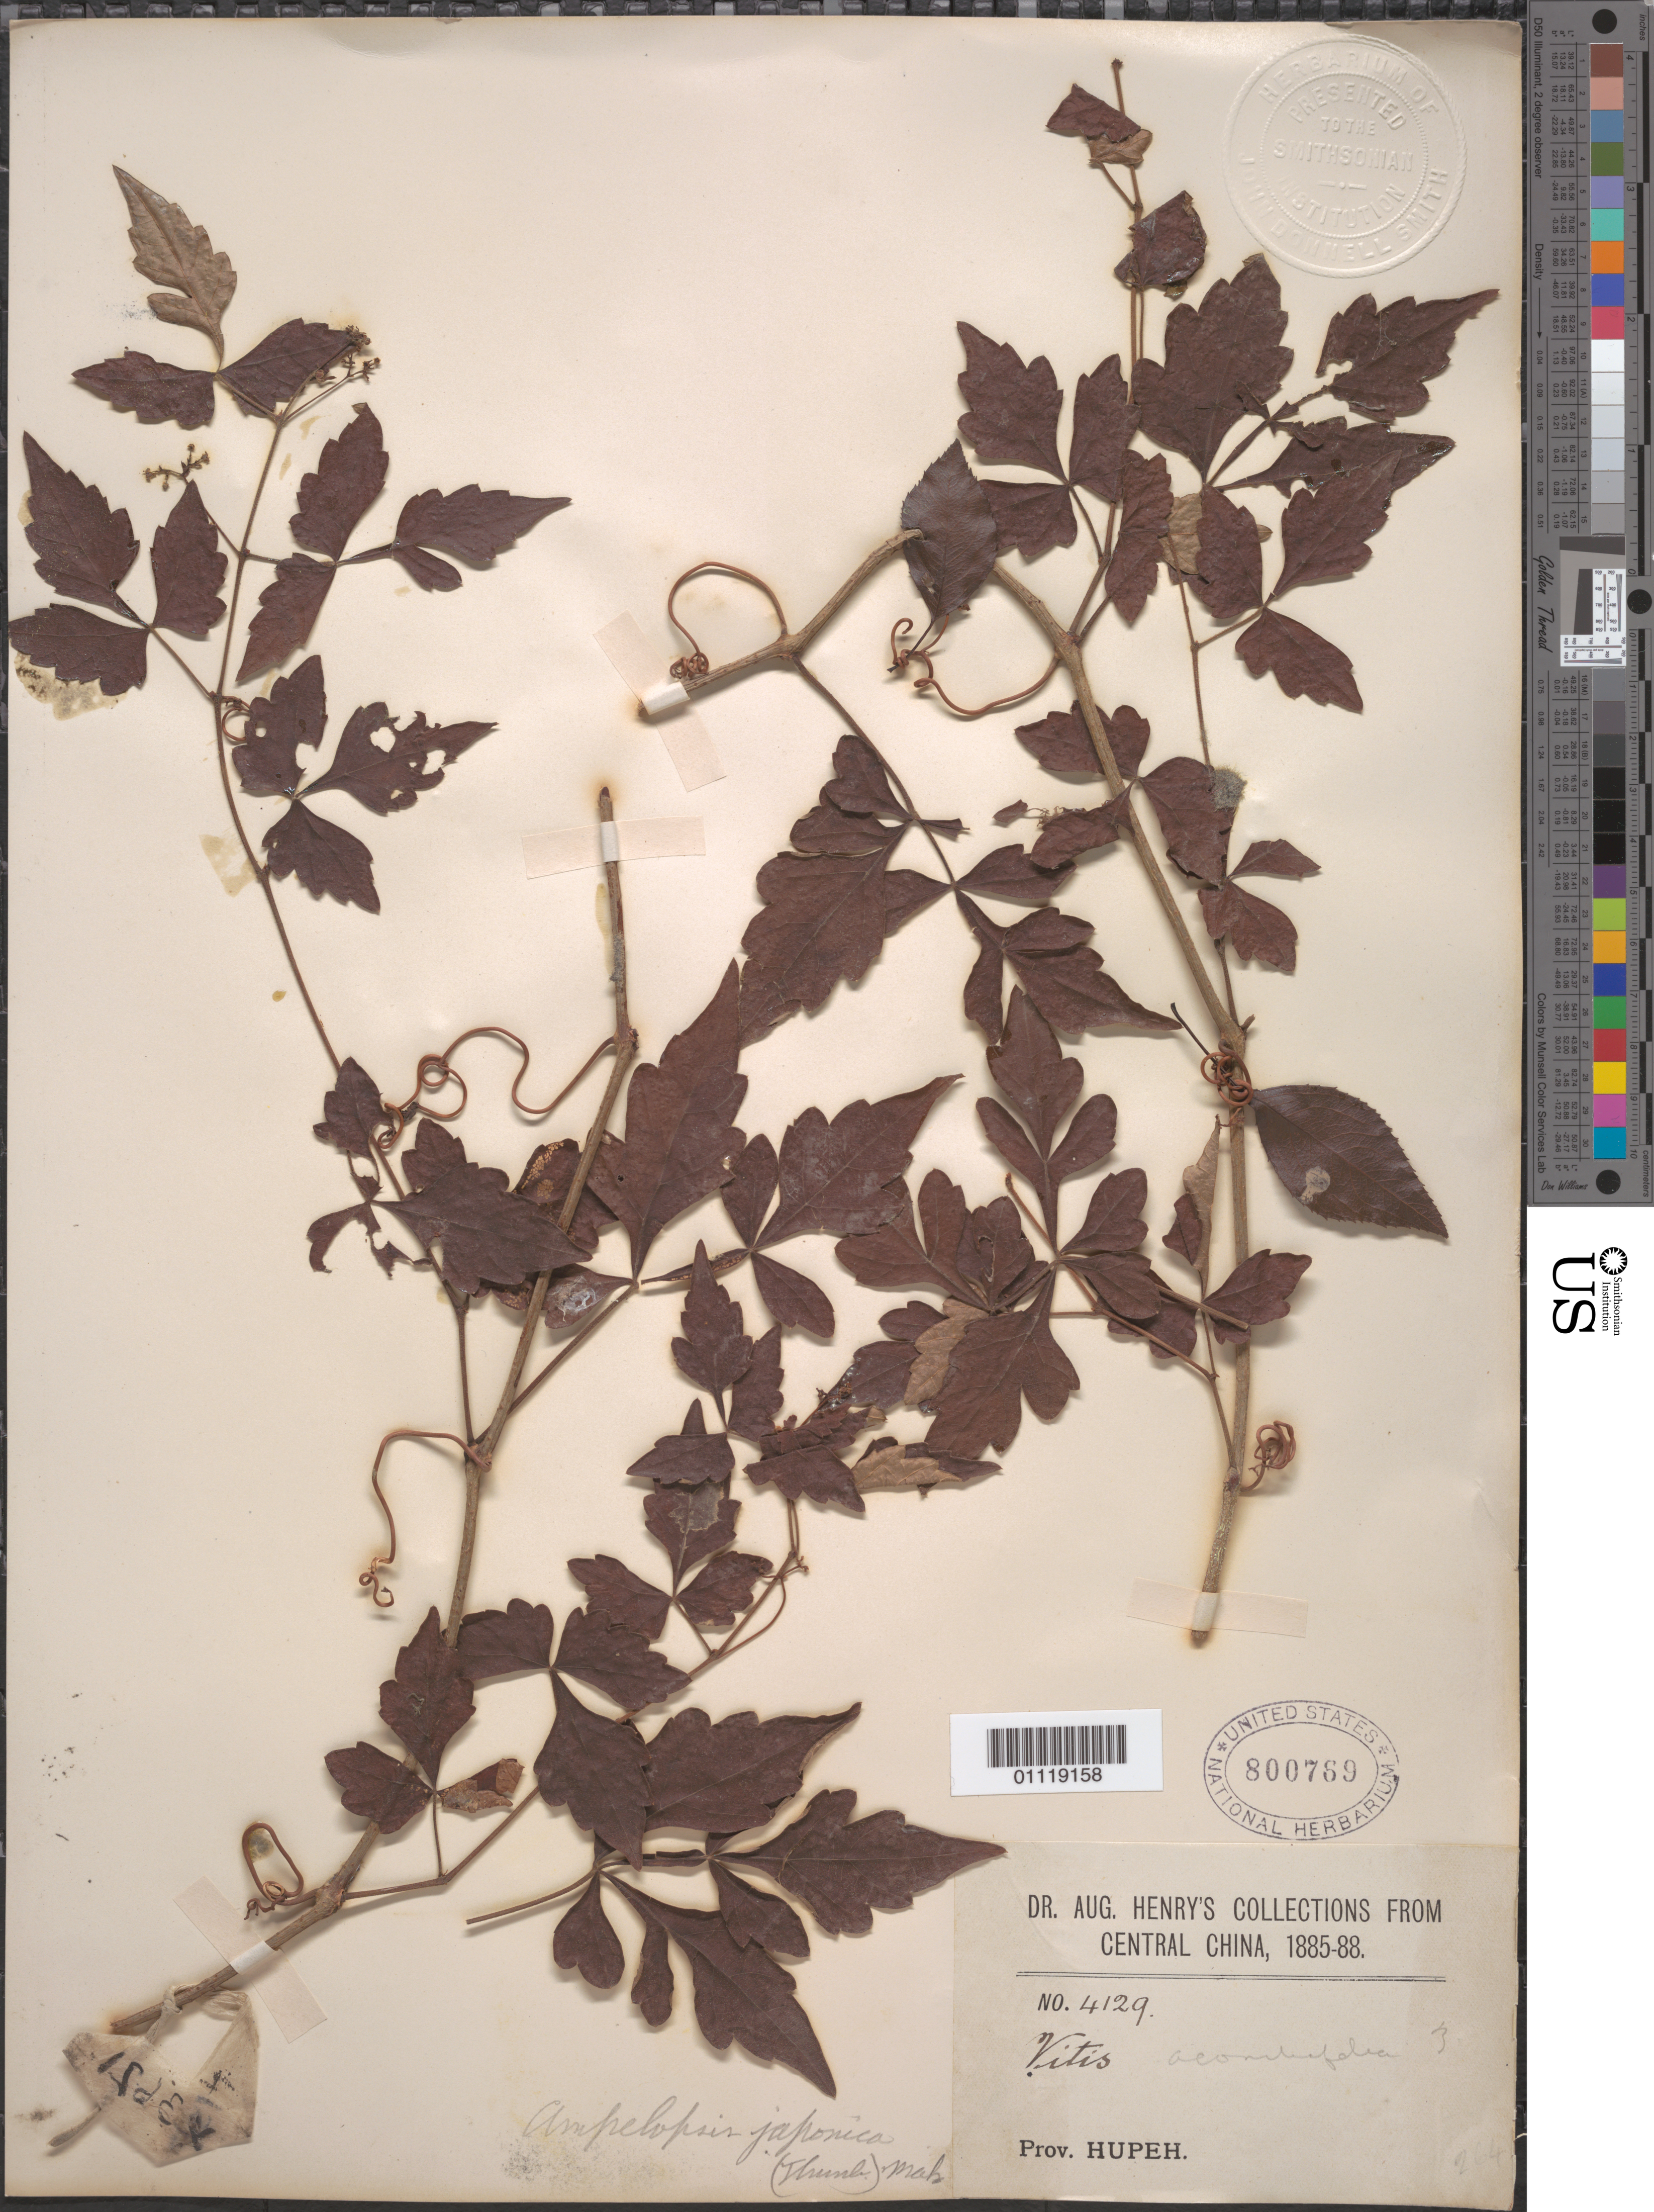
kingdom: Plantae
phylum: Tracheophyta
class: Magnoliopsida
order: Vitales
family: Vitaceae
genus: Ampelopsis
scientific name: Ampelopsis japonica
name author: (Thunb.) Makino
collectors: A. Henry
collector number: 4129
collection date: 1885/1888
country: China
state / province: Hubei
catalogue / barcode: US 800789